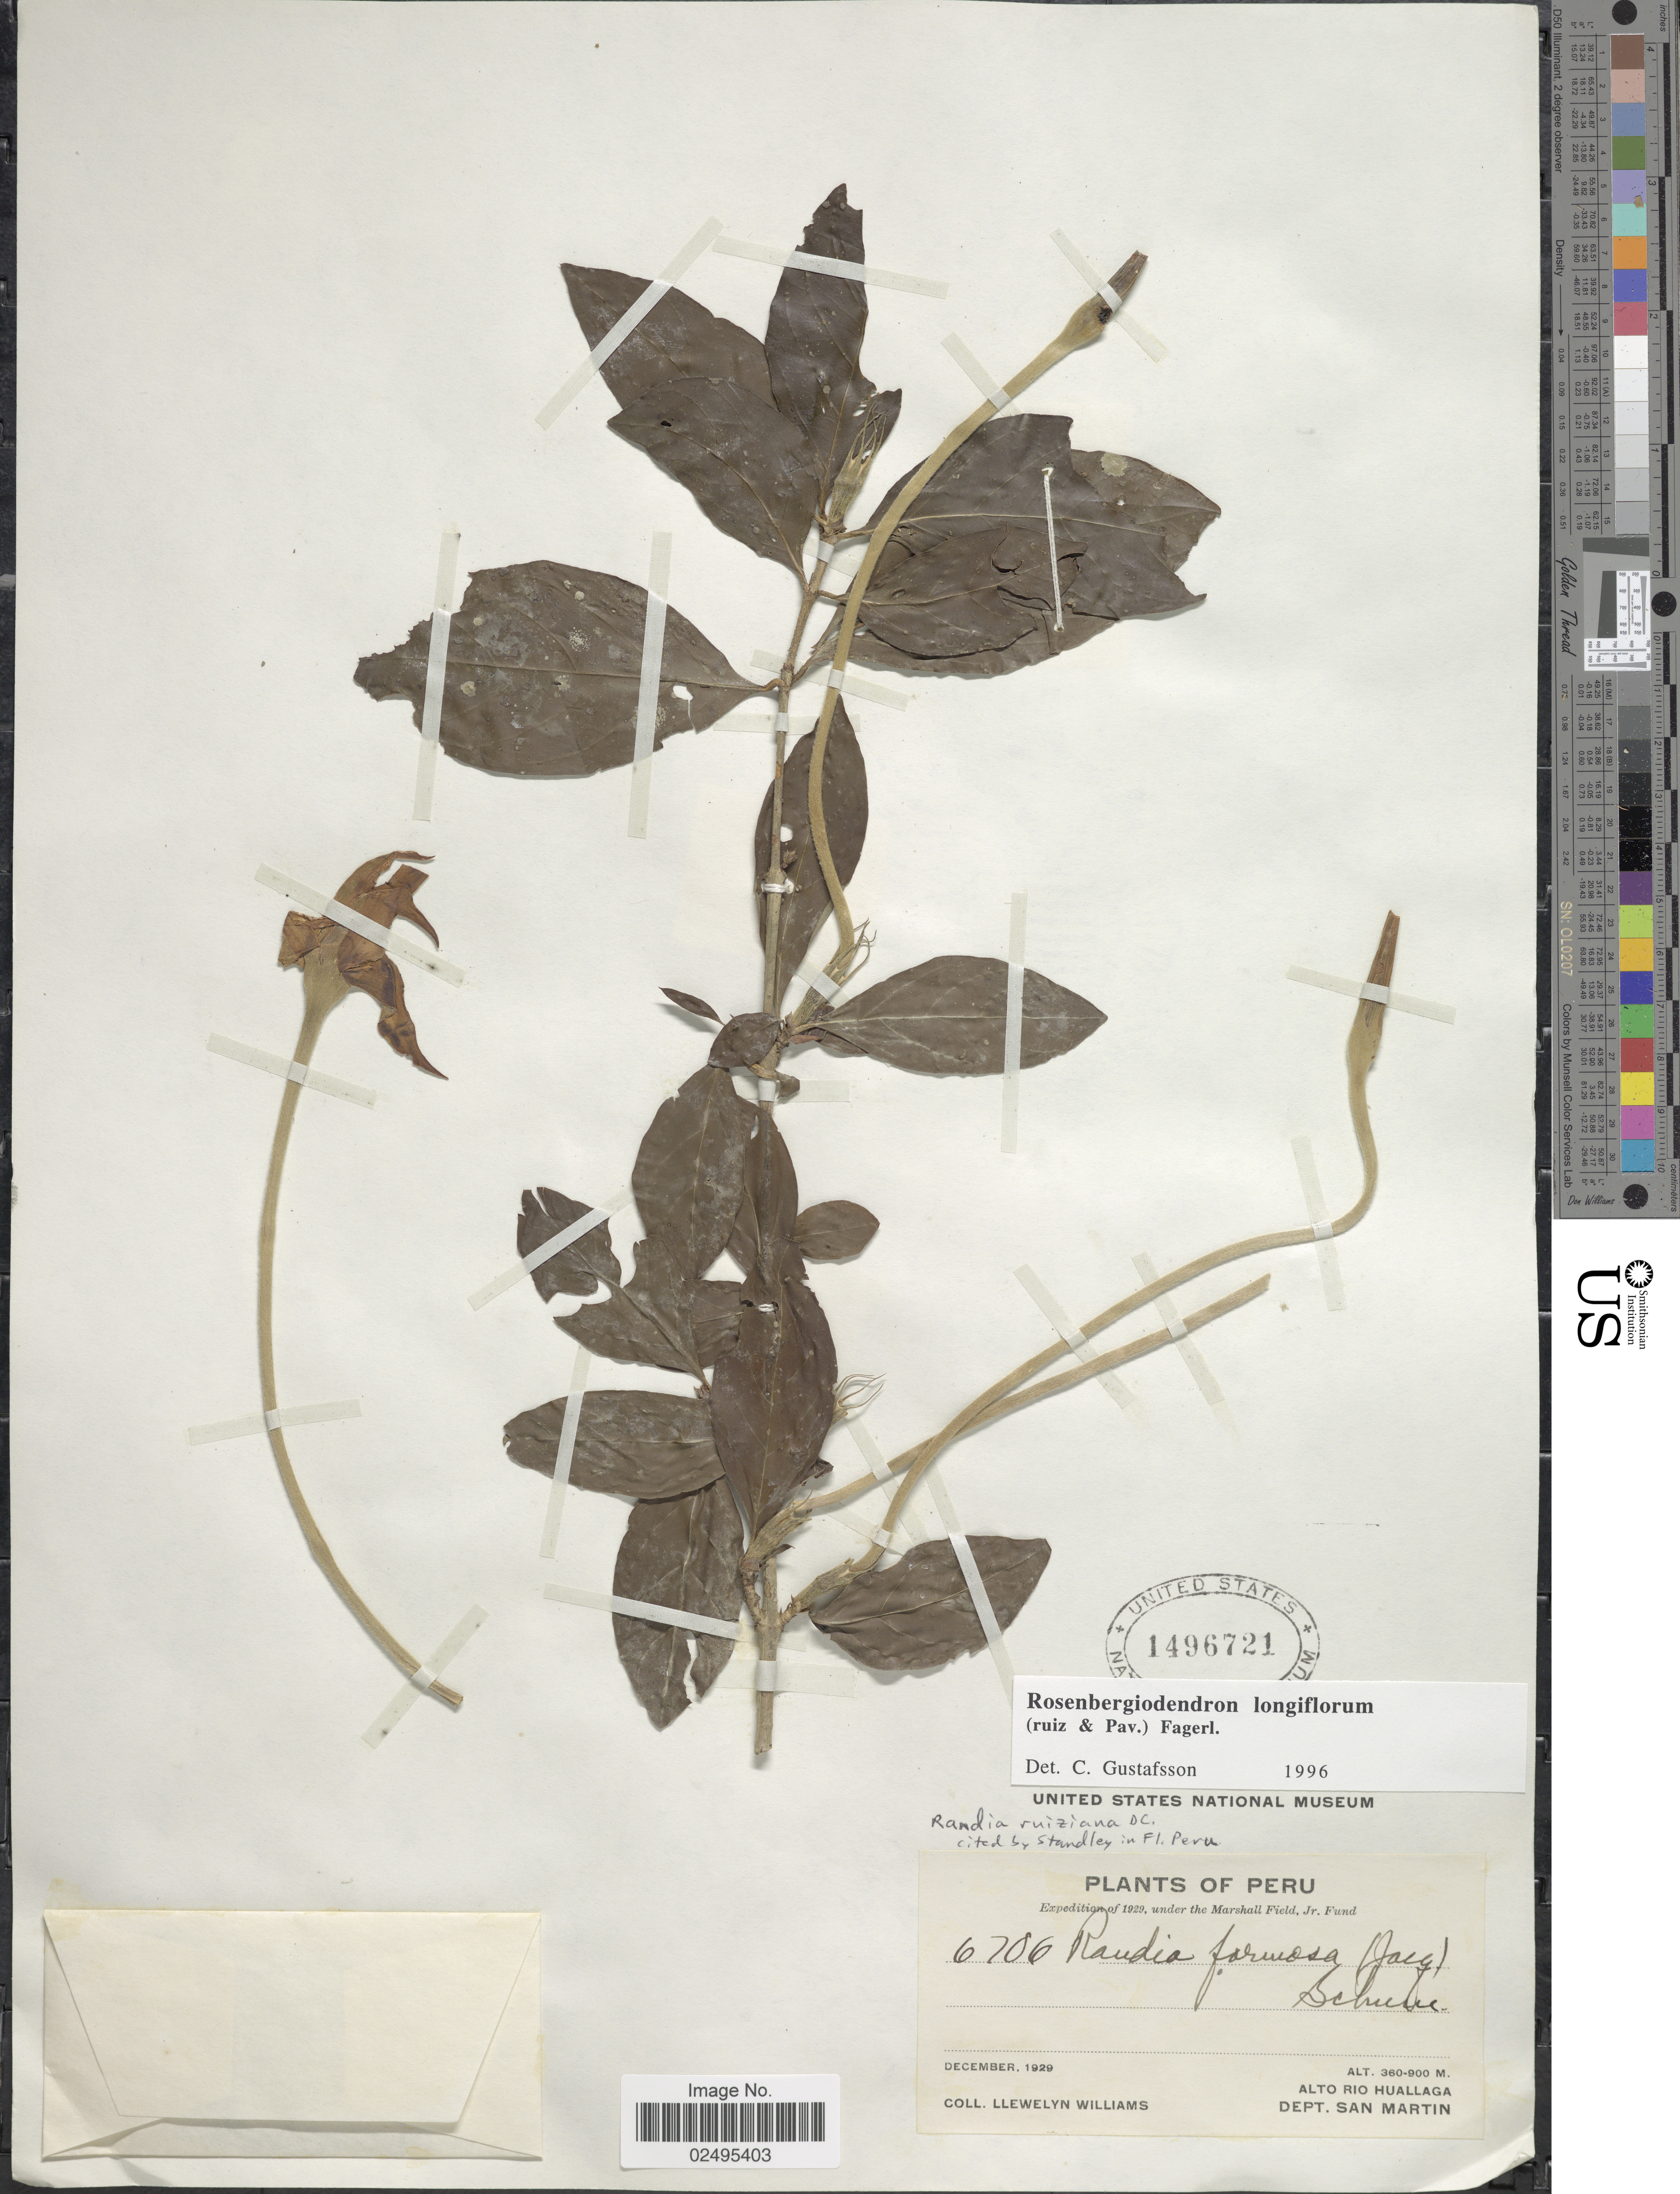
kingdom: Plantae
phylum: Tracheophyta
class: Magnoliopsida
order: Gentianales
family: Rubiaceae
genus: Rosenbergiodendron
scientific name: Rosenbergiodendron longiflorum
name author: (Ruiz & Pav.) Fagerl.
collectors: Ll. Williams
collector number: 6706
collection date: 1929-12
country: Peru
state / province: San Martín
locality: Alto Rio Huallaga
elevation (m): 360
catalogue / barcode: US 1496721